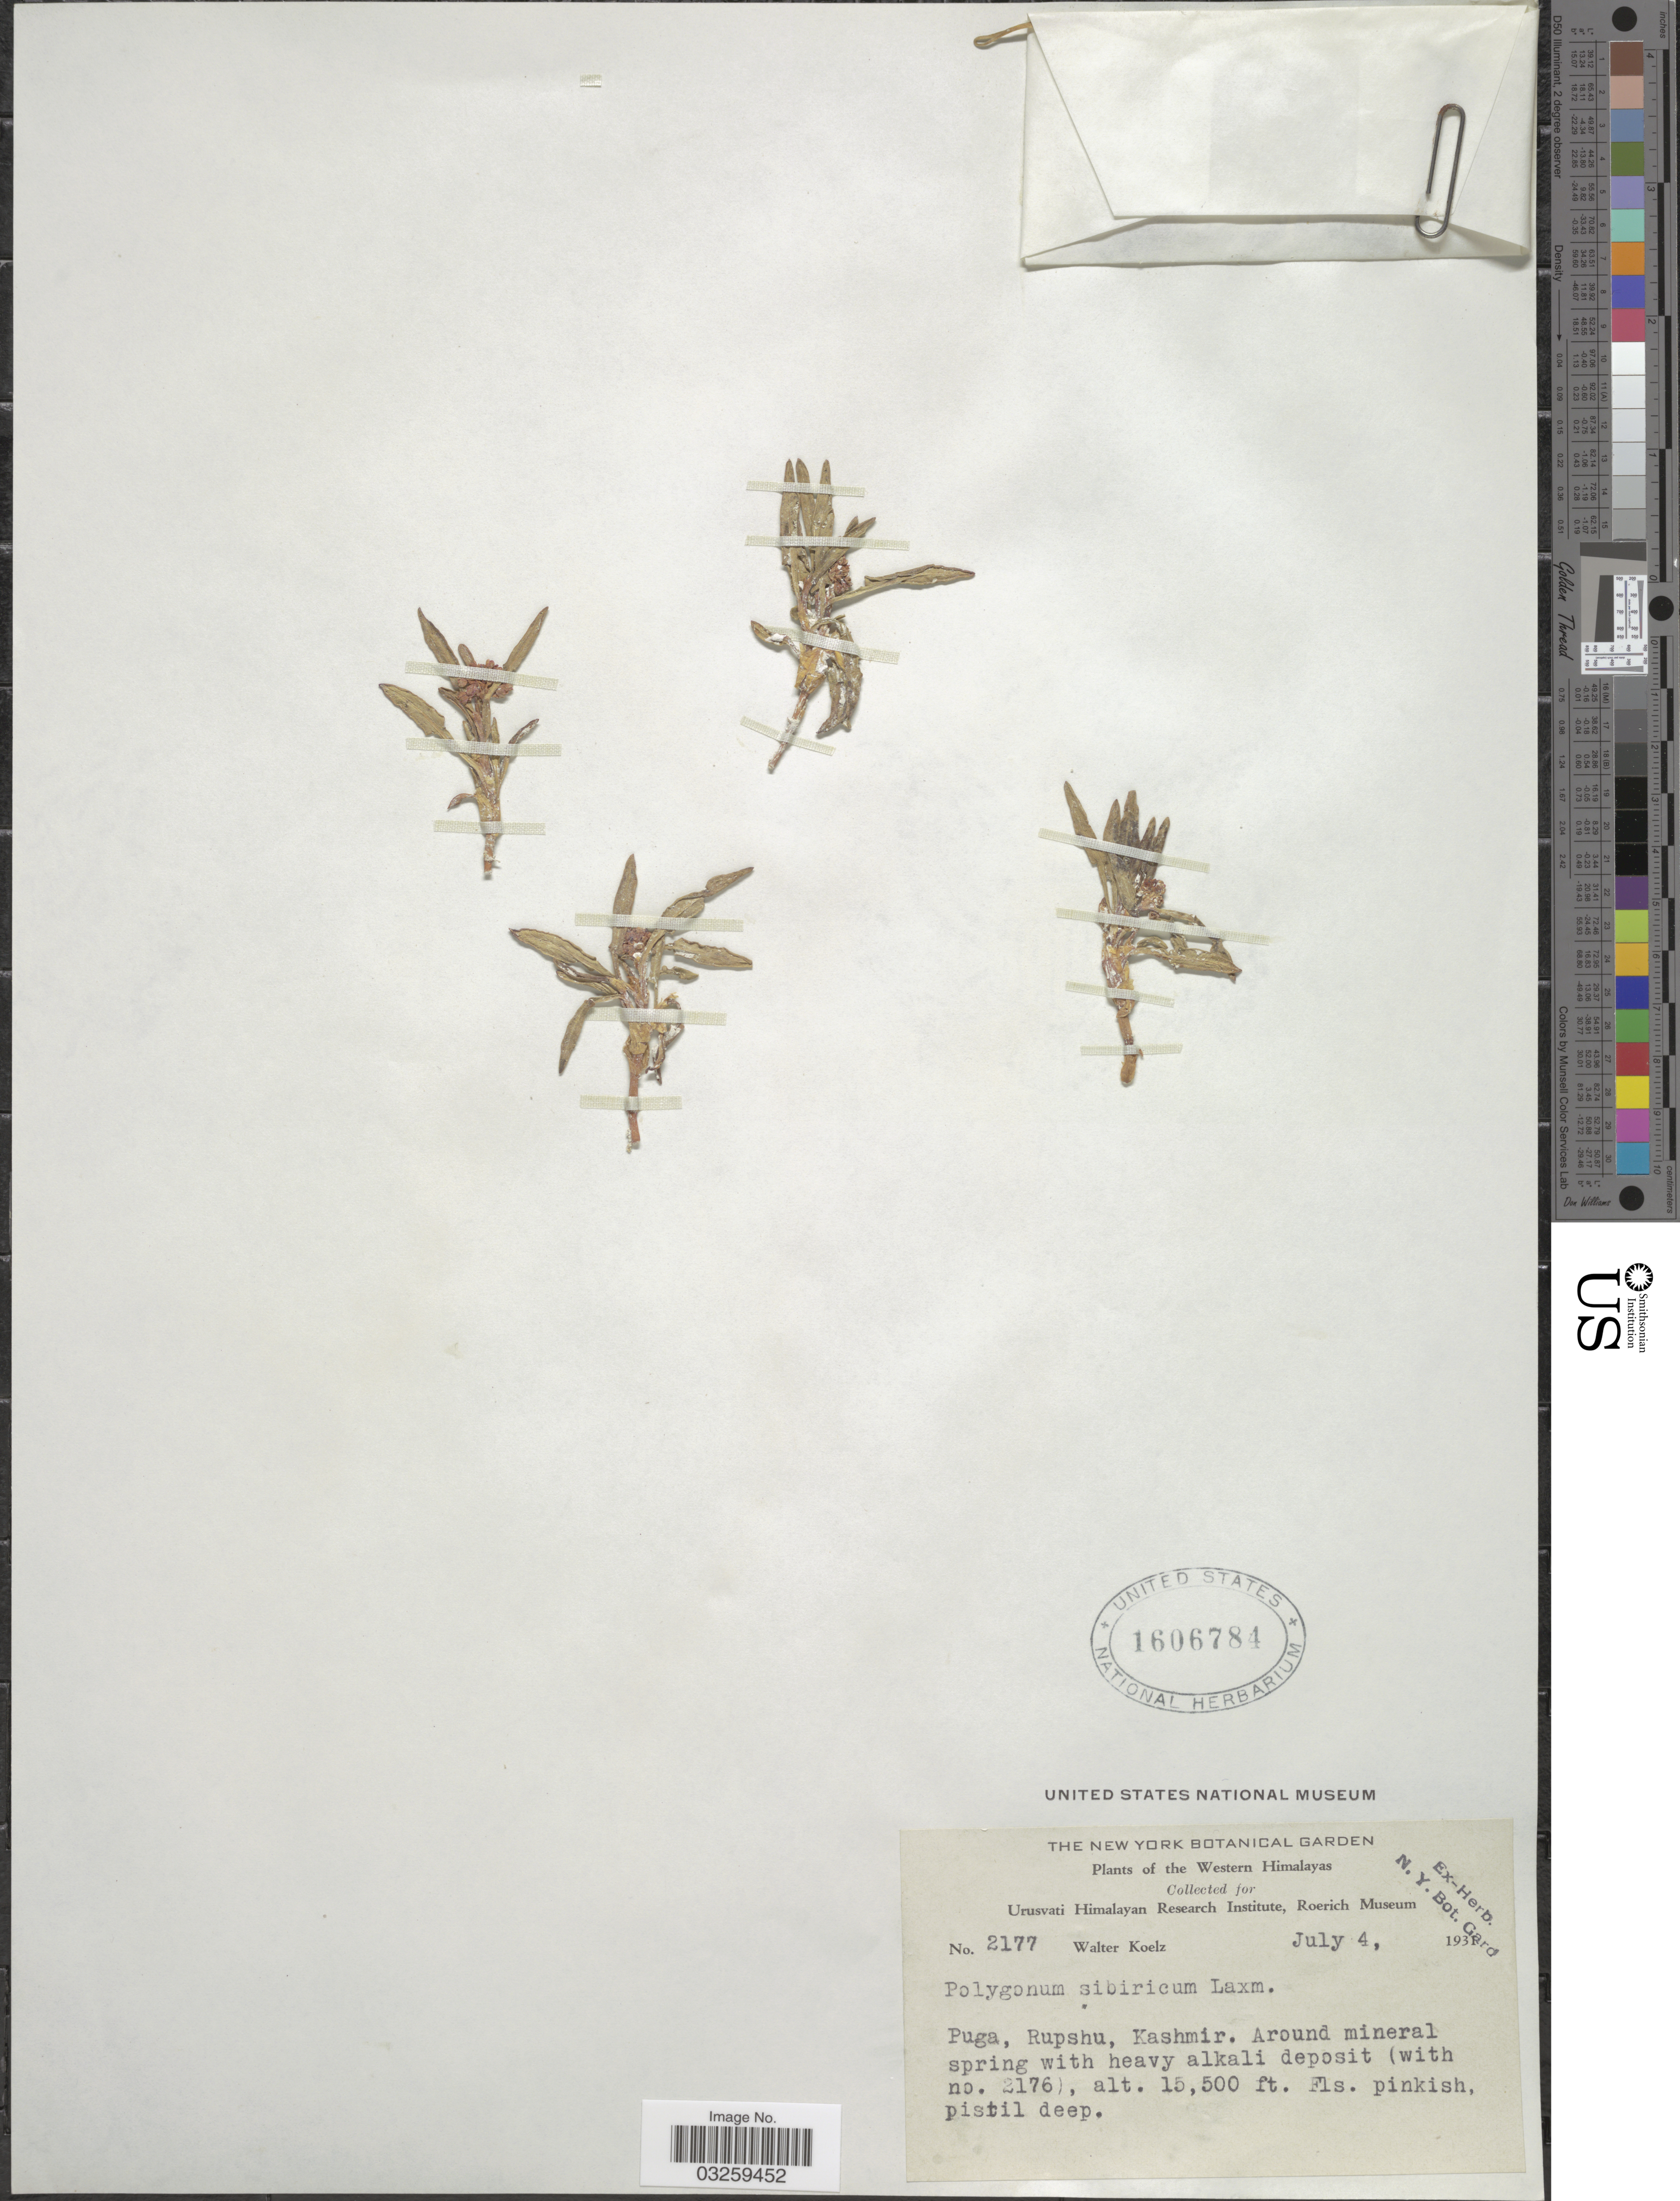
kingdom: Plantae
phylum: Tracheophyta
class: Magnoliopsida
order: Caryophyllales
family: Polygonaceae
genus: Knorringia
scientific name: Knorringia sibirica subsp. thomsonii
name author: (Meisn.) S.P. Hong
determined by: Strong, Mark T., (BOT), Smithsonian Institution - National Museum of Natural History (UNITED STATES)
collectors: W. N. Koelz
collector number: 2177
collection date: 1931-07-04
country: India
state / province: Jammu and Kashmir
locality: The Western Himalayas, Puga, Rupshu, Kashmir.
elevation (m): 4724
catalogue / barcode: US 1606784